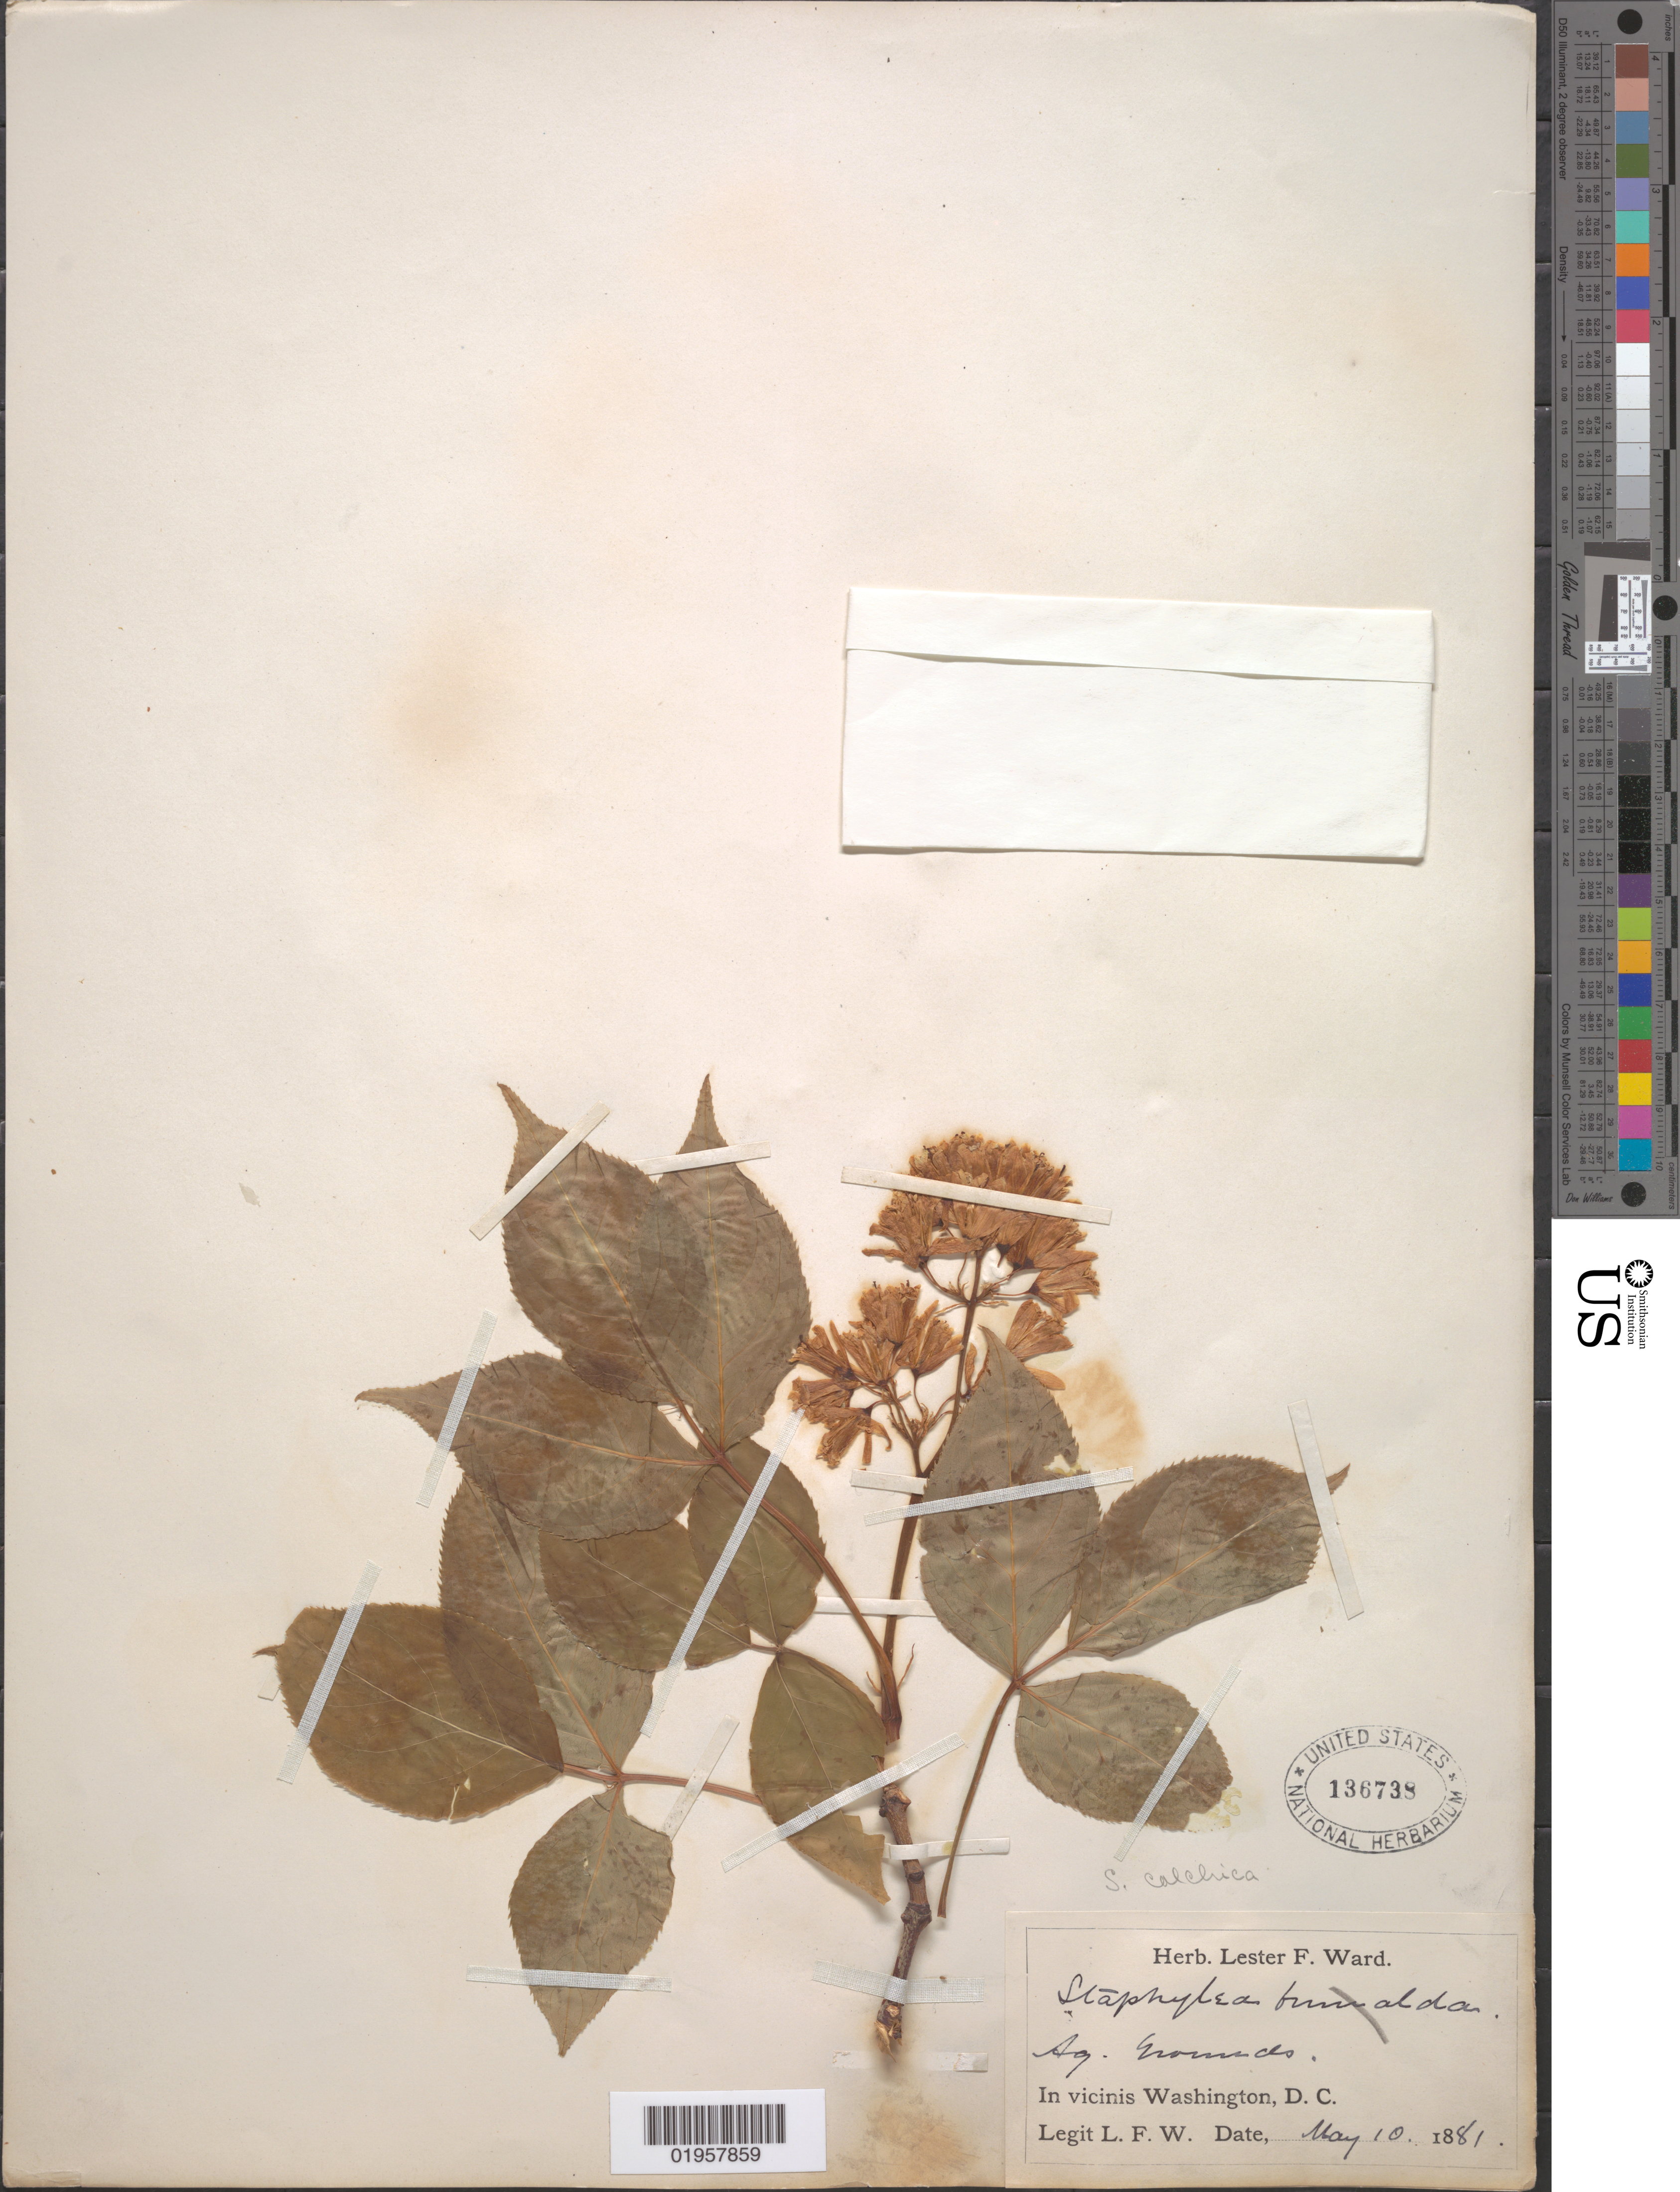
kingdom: Plantae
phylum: Tracheophyta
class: Magnoliopsida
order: Crossosomatales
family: Staphyleaceae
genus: Staphylea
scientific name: Staphylea colchica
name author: Steven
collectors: L. F. Ward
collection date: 1881-05-10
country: United States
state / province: District of Columbia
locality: Agricultural Dept. Grounds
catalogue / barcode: US 136738